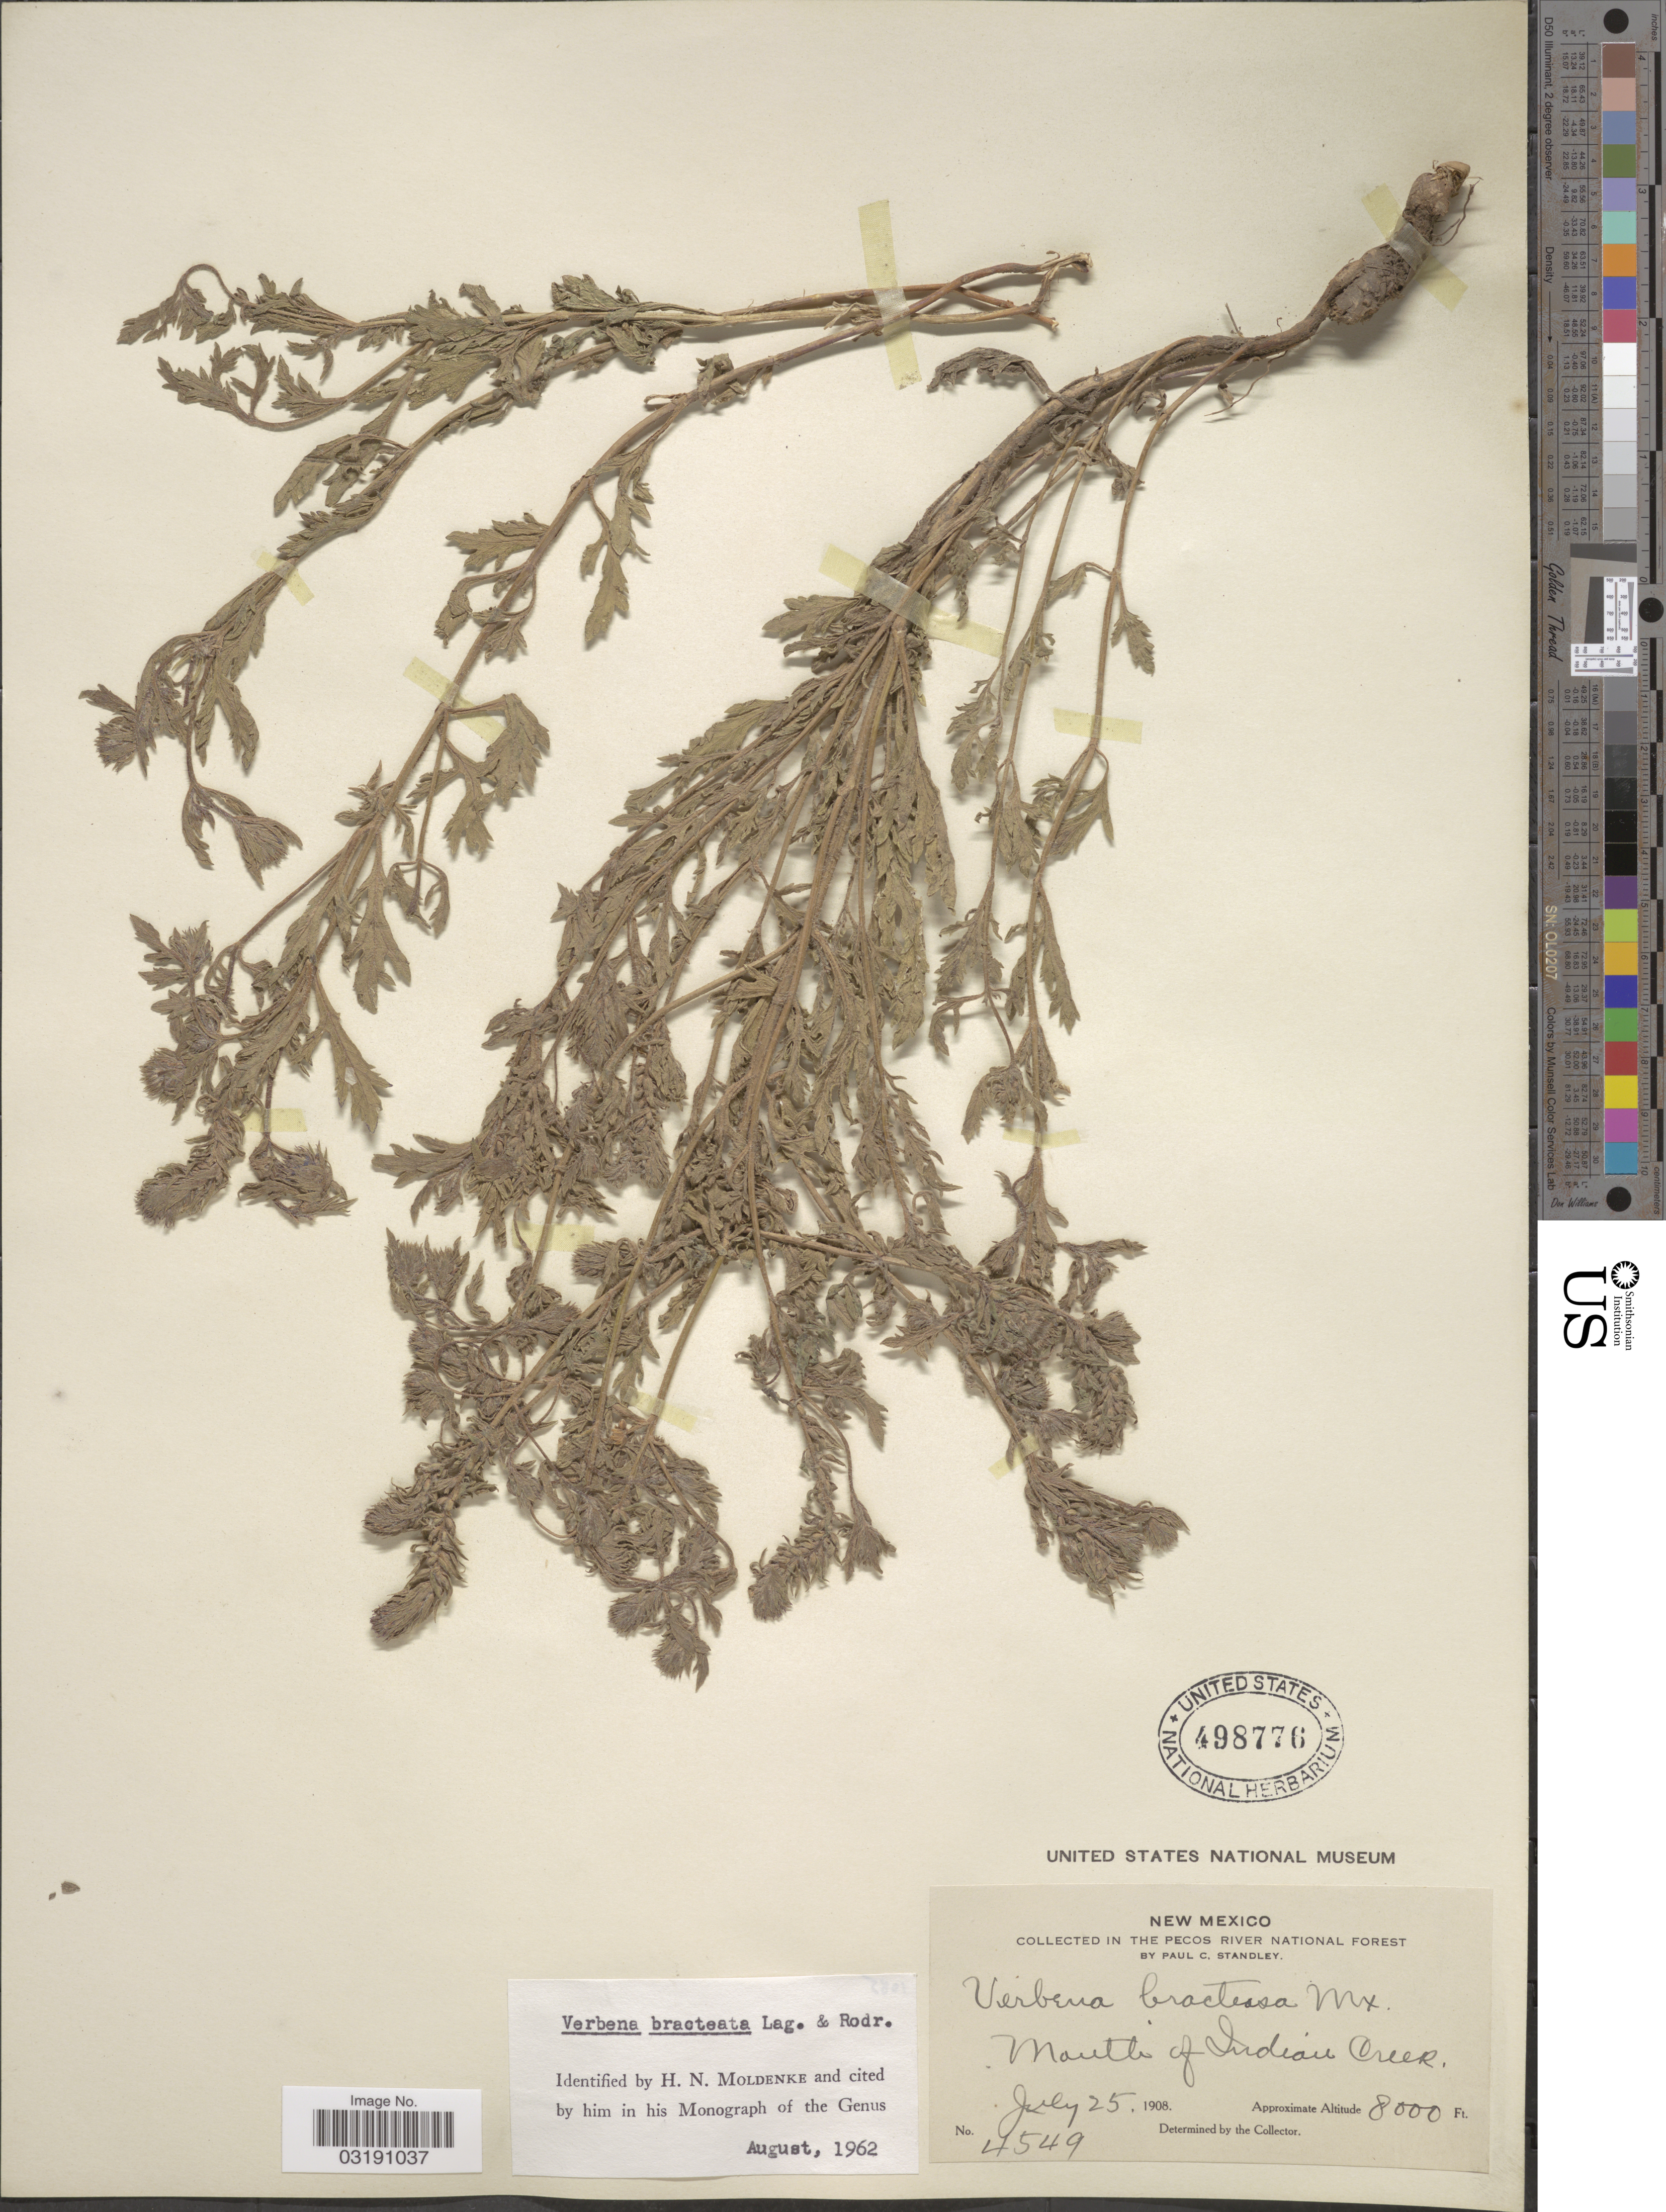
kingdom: Plantae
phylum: Tracheophyta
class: Magnoliopsida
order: Lamiales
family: Verbenaceae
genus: Verbena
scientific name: Verbena bracteata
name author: Cav. ex Lag. & Rodr.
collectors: P. C. Standley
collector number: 4549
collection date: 1908-07-25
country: United States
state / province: New Mexico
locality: The Pecos River National Forest. Mouth of Indian Creek.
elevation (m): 2438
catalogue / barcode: US 498776